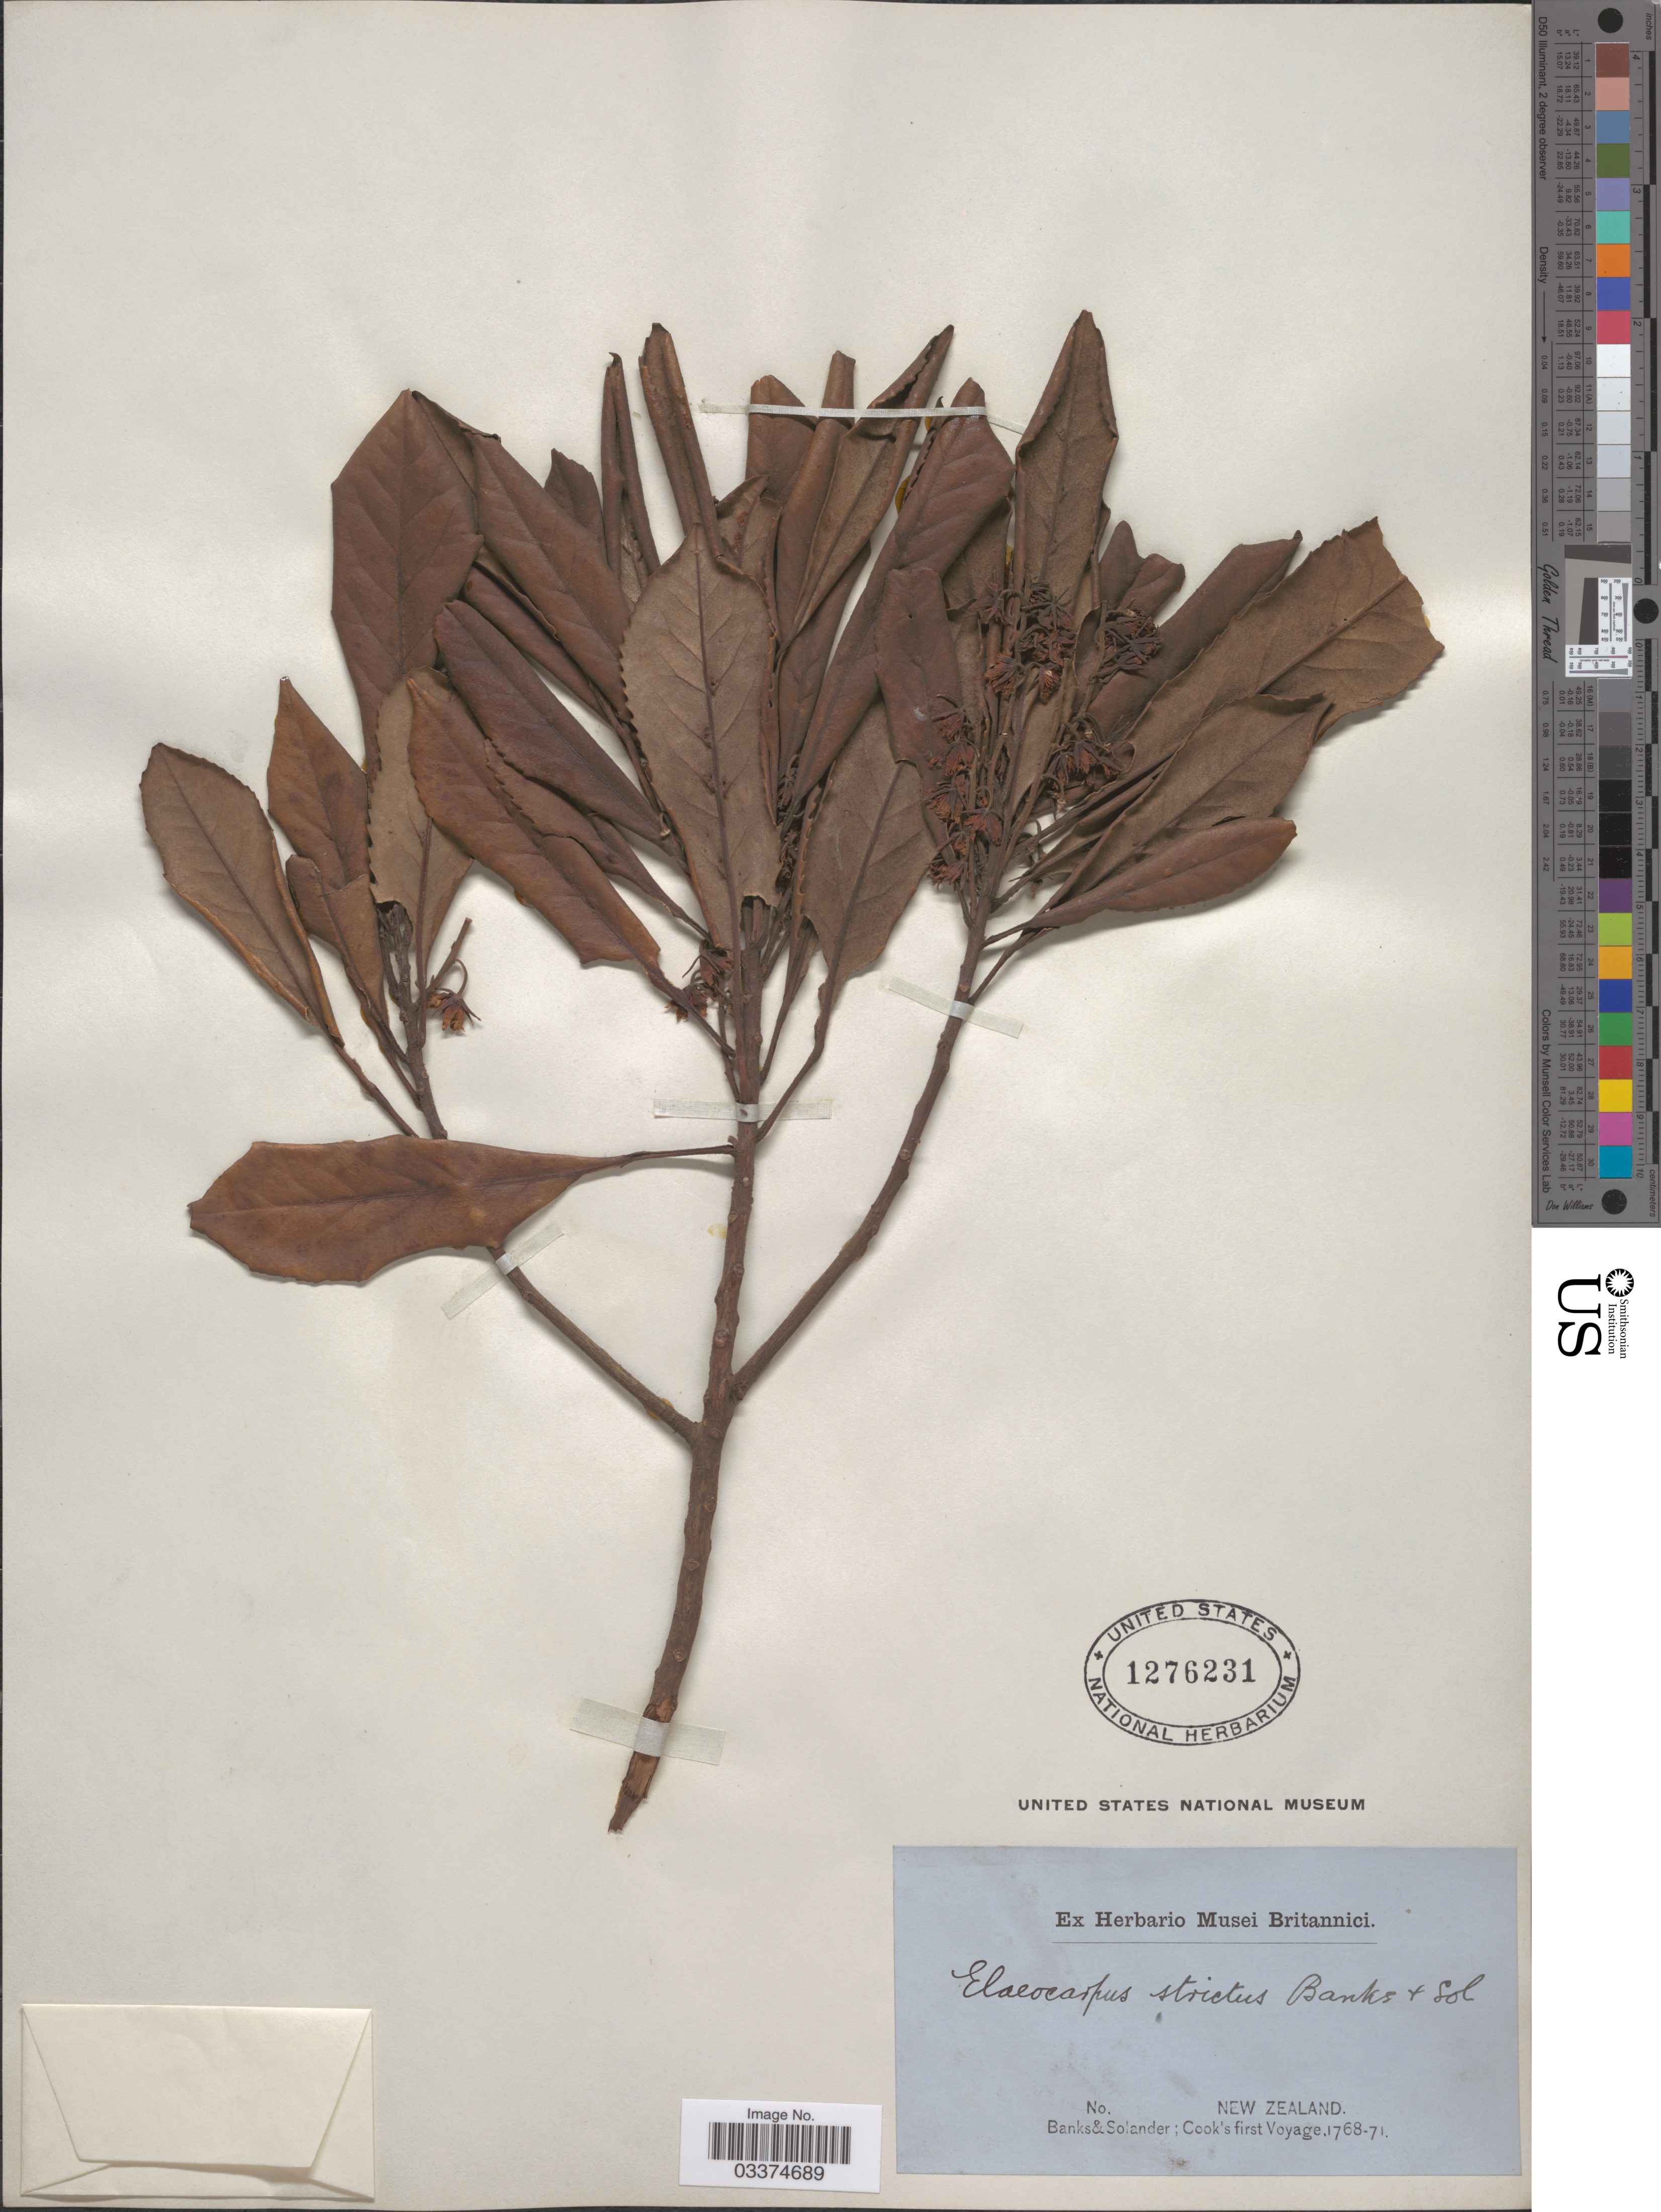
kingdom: Plantae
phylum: Tracheophyta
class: Magnoliopsida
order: Oxalidales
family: Elaeocarpaceae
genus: Elaeocarpus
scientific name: Elaeocarpus strictus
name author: Lamb. ex G. Don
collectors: -- Banks & -- Solander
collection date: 1768/1771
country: New Zealand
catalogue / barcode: US 1276231